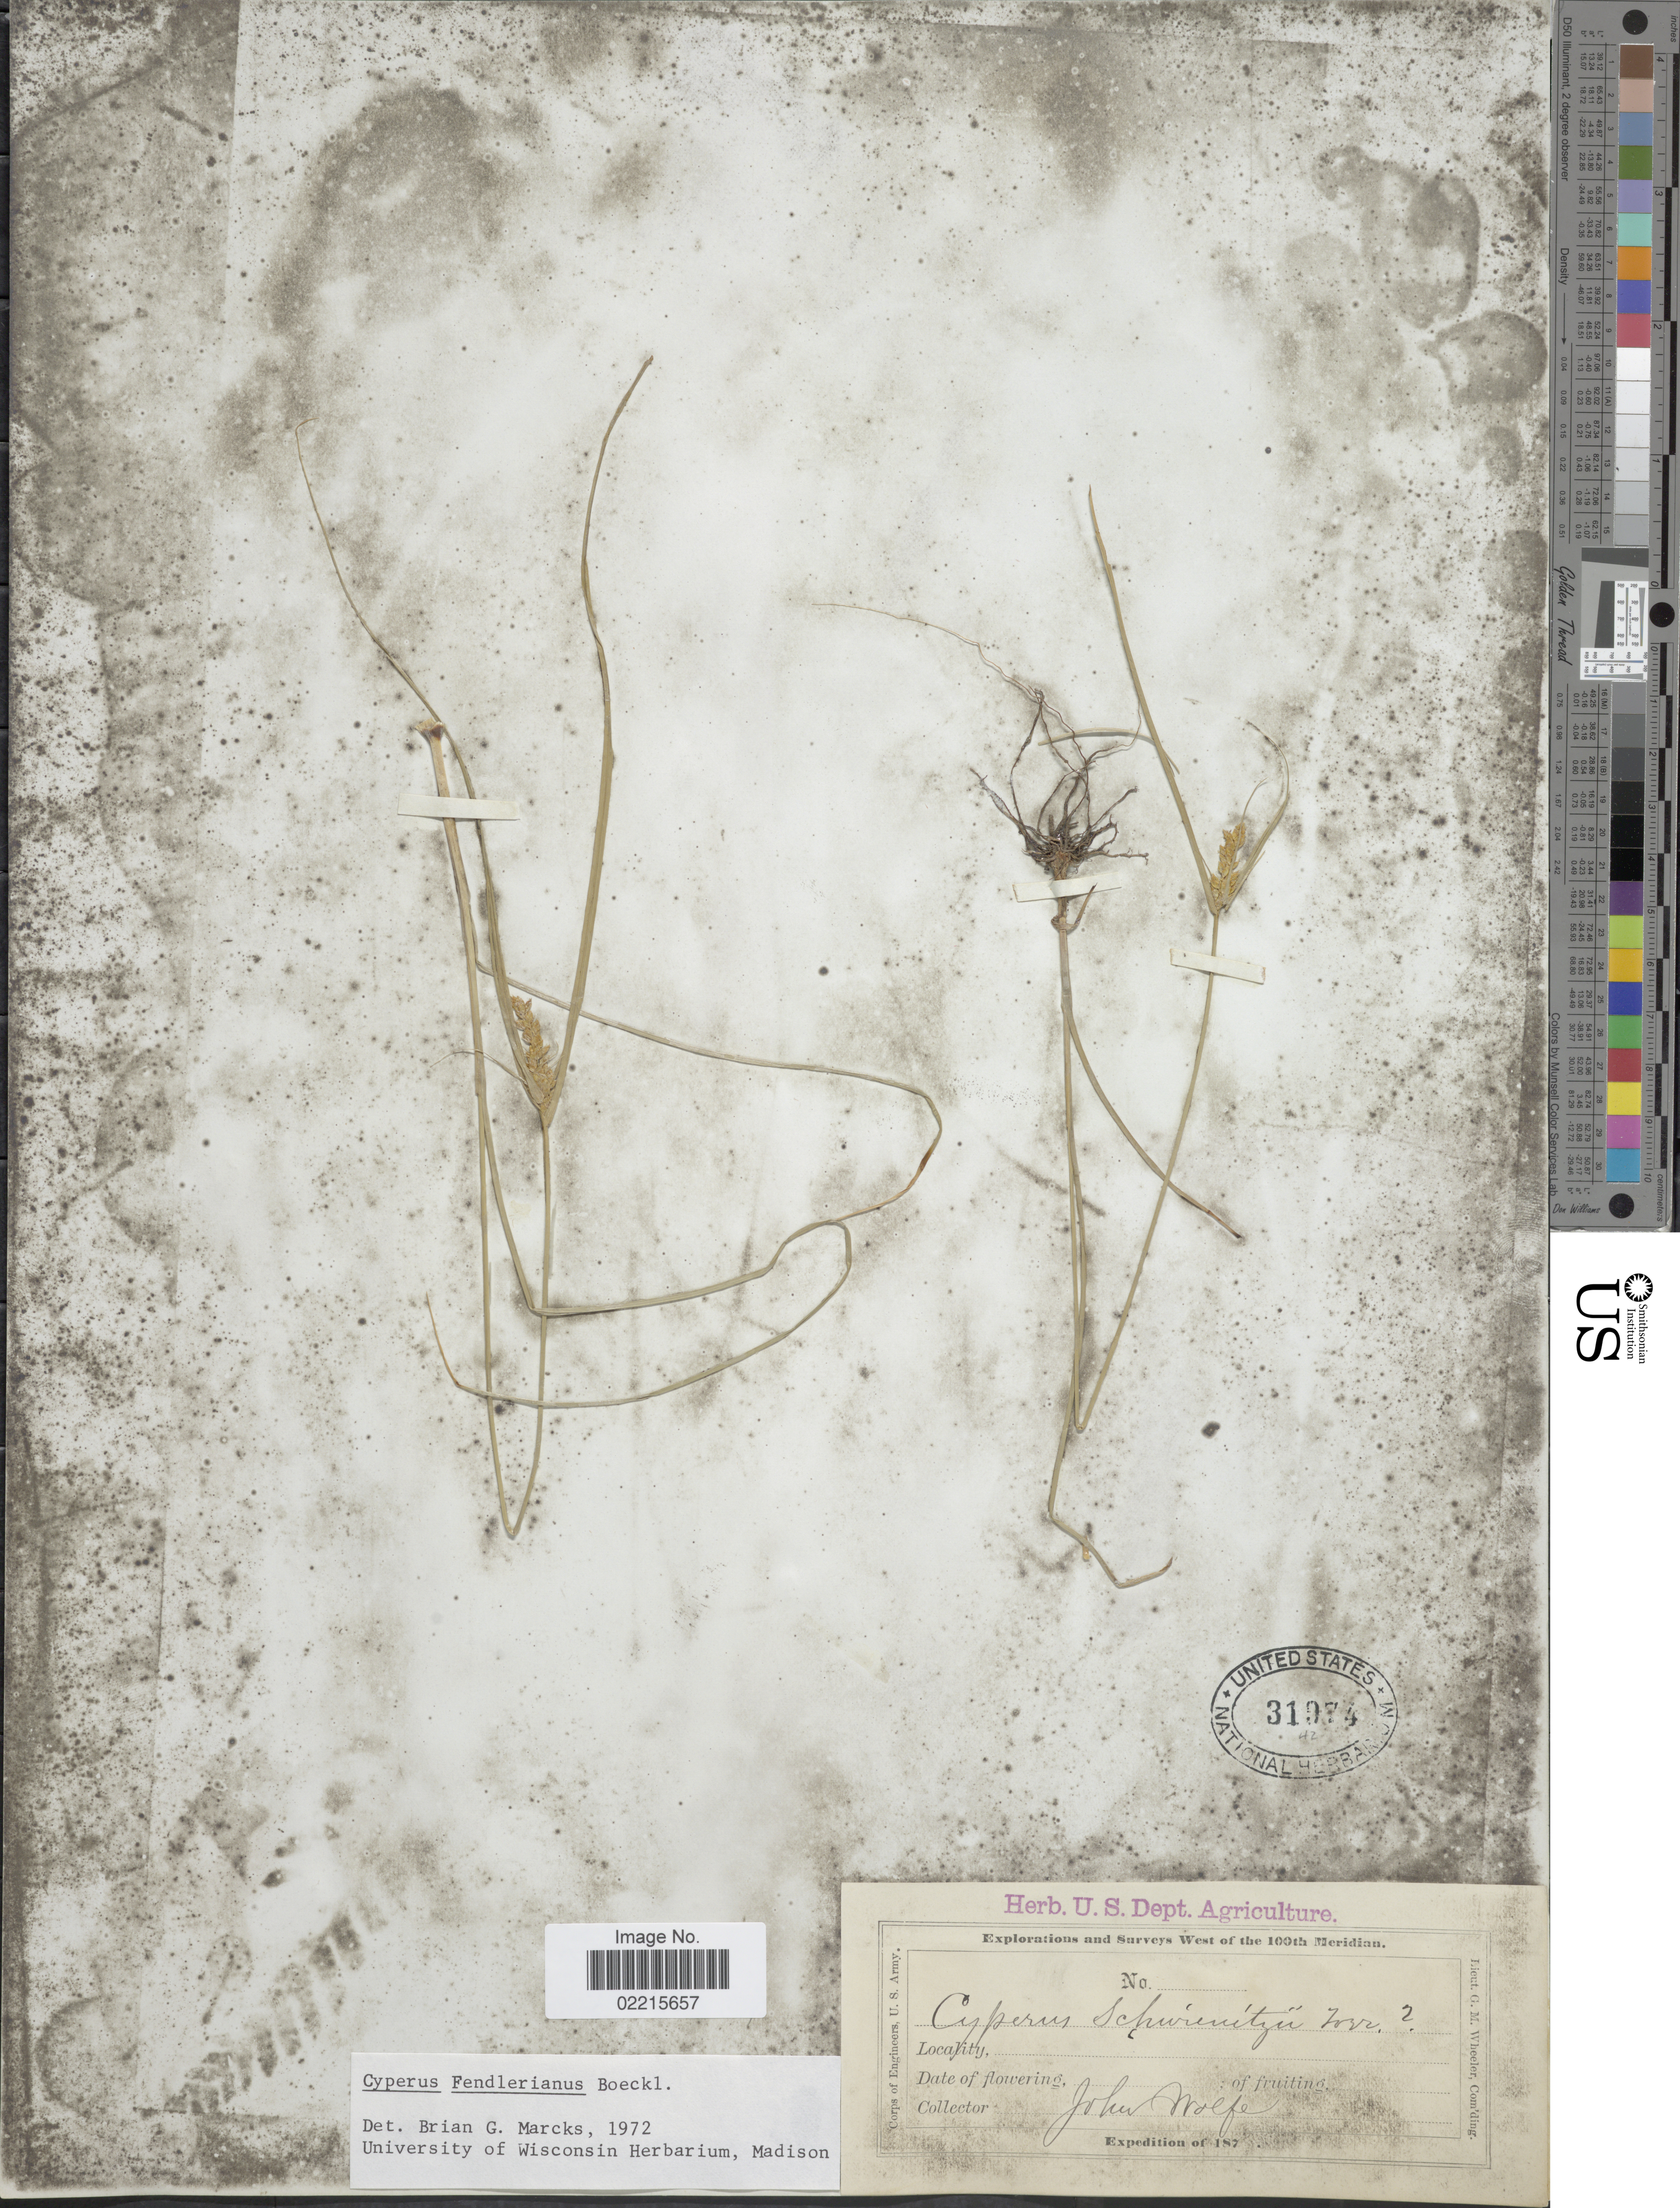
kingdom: Plantae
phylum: Tracheophyta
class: Liliopsida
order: Poales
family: Cyperaceae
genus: Cyperus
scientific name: Cyperus fendlerianus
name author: Boeckeler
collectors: J. Wolfe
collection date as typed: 187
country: United States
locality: Surveys West of the 100th Meridian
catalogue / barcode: US 31974